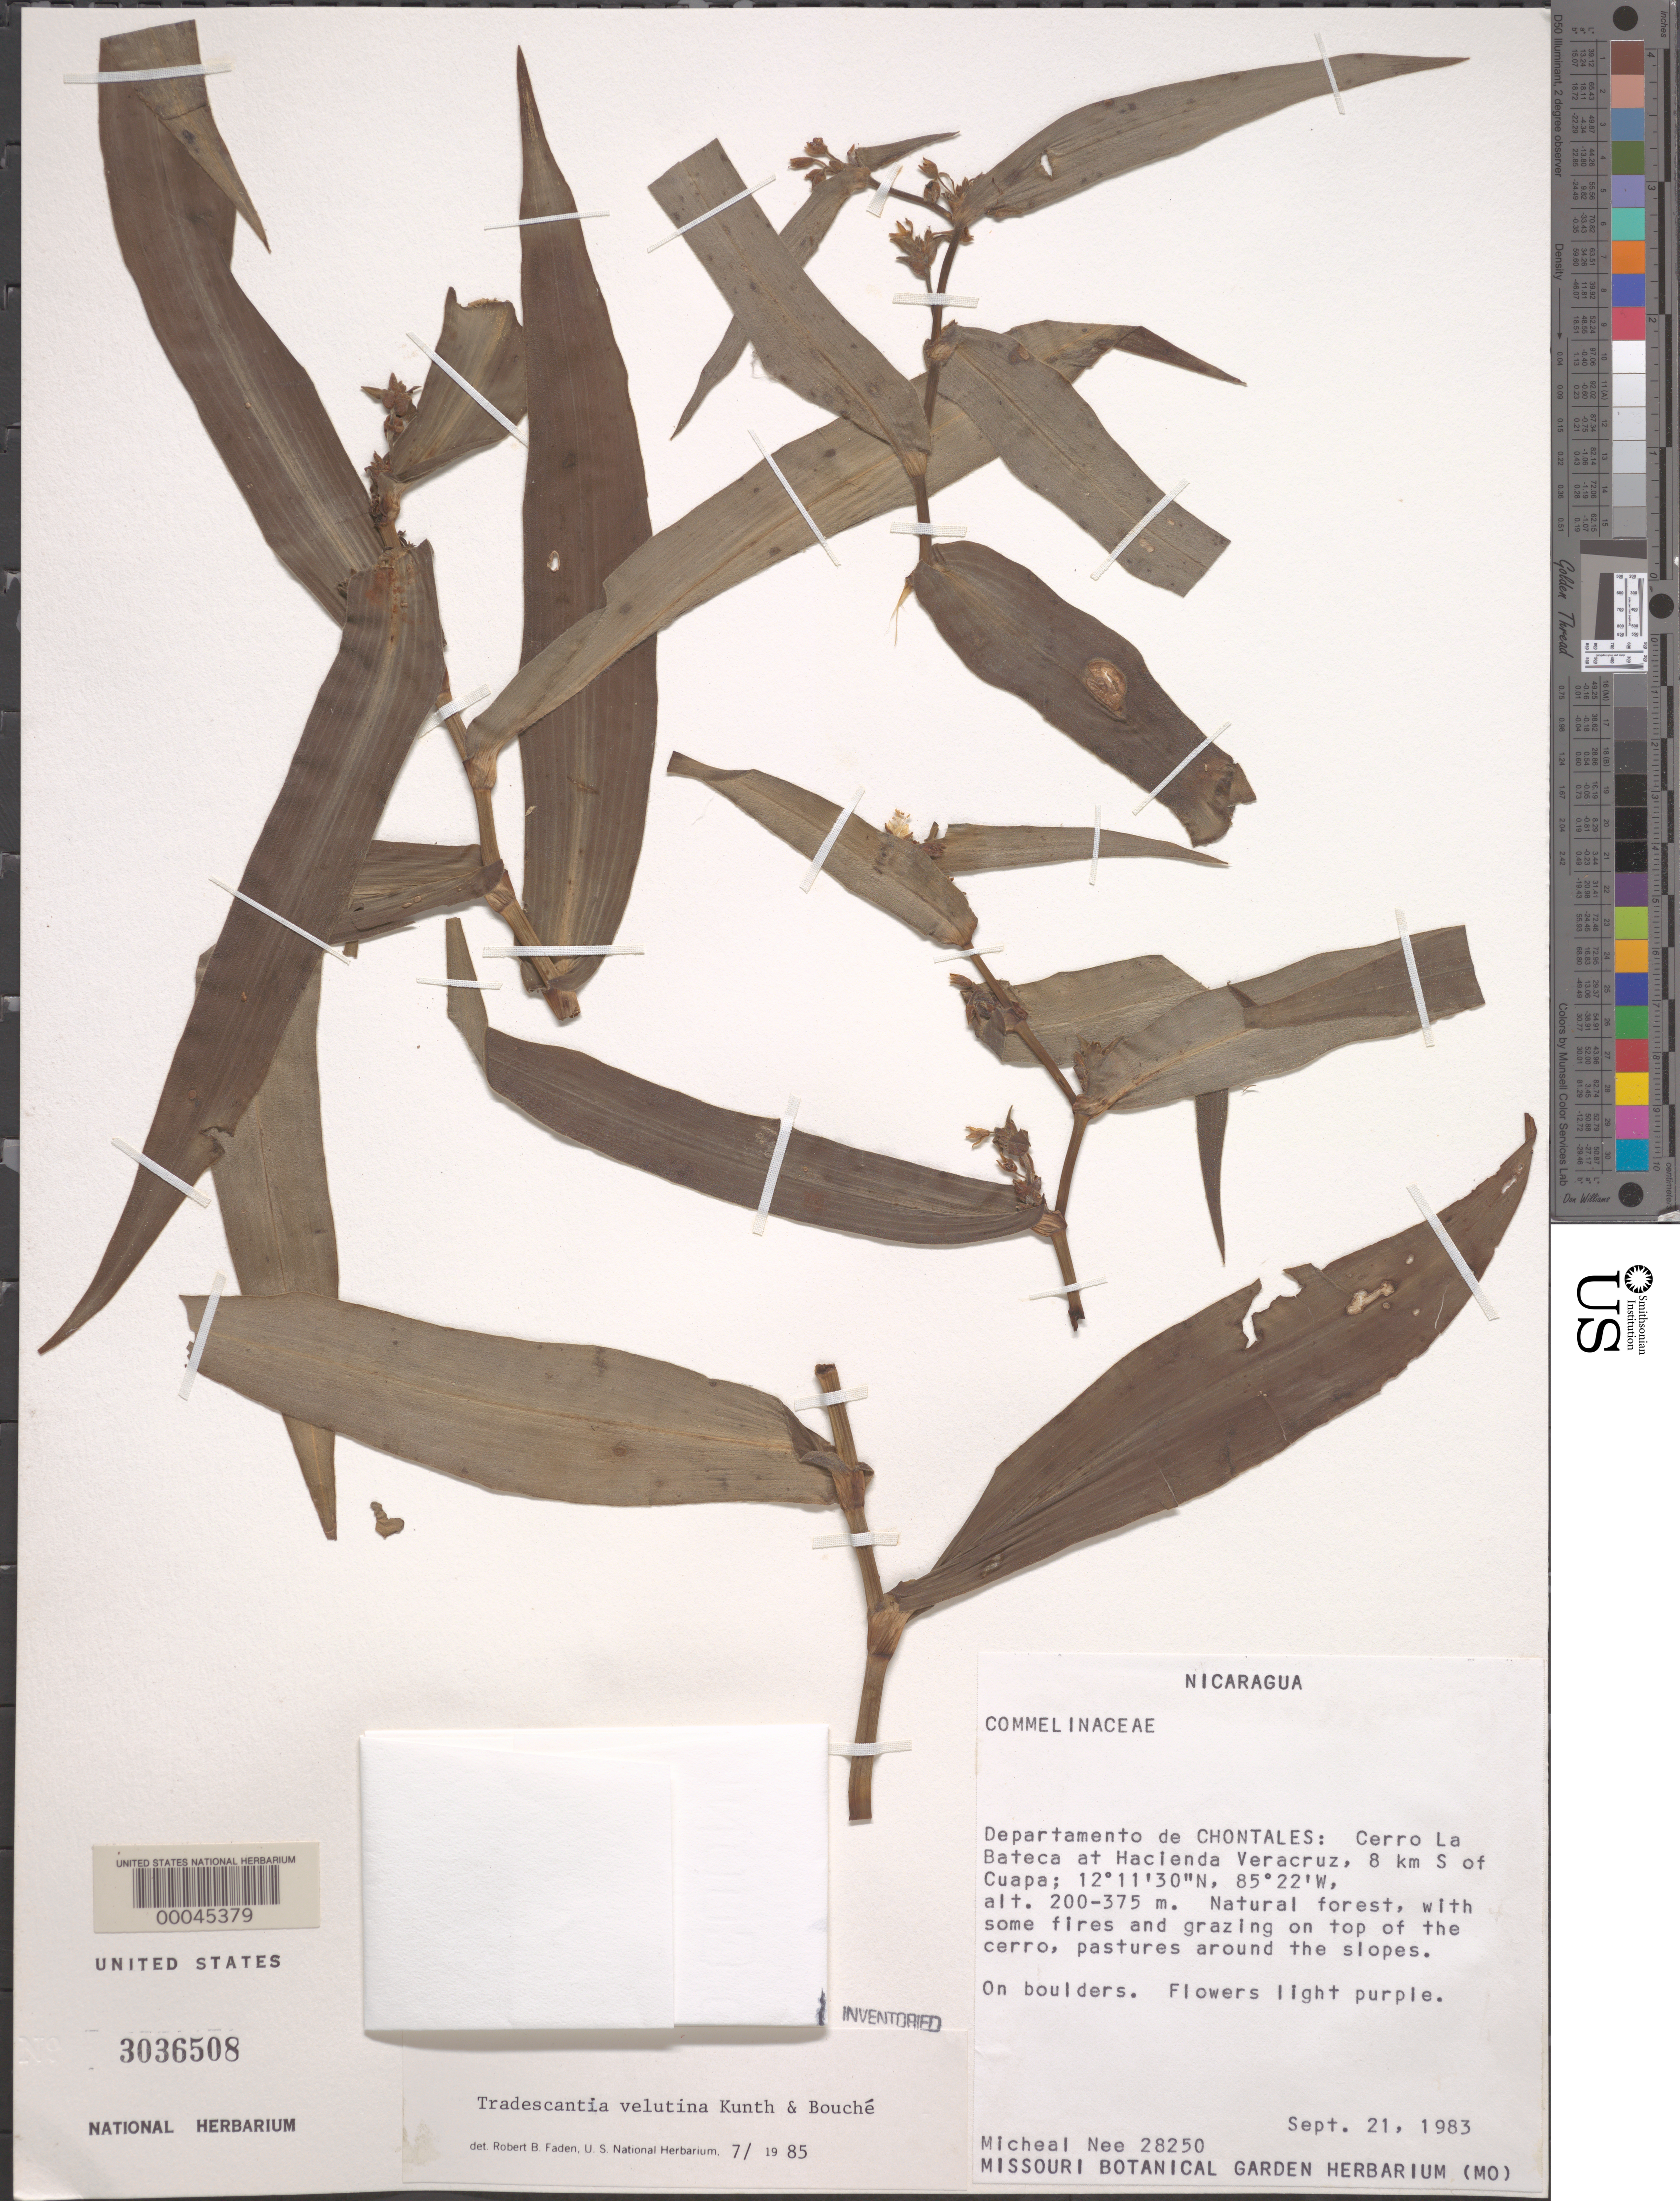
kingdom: Plantae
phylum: Tracheophyta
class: Liliopsida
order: Commelinales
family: Commelinaceae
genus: Tradescantia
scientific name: Tradescantia velutina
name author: Kunth & C.D. Bouché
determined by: Faden, Robert B., (US), Smithsonian Institution - National Museum of Natural History (UNITED STATES)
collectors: M. Nee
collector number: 28250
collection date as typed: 21 Sep 1983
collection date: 1983-09-21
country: Nicaragua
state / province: Chontales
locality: Cerro la bateca, hacienda veracruz, s of cuapa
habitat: Boulders in forest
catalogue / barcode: US 3036508